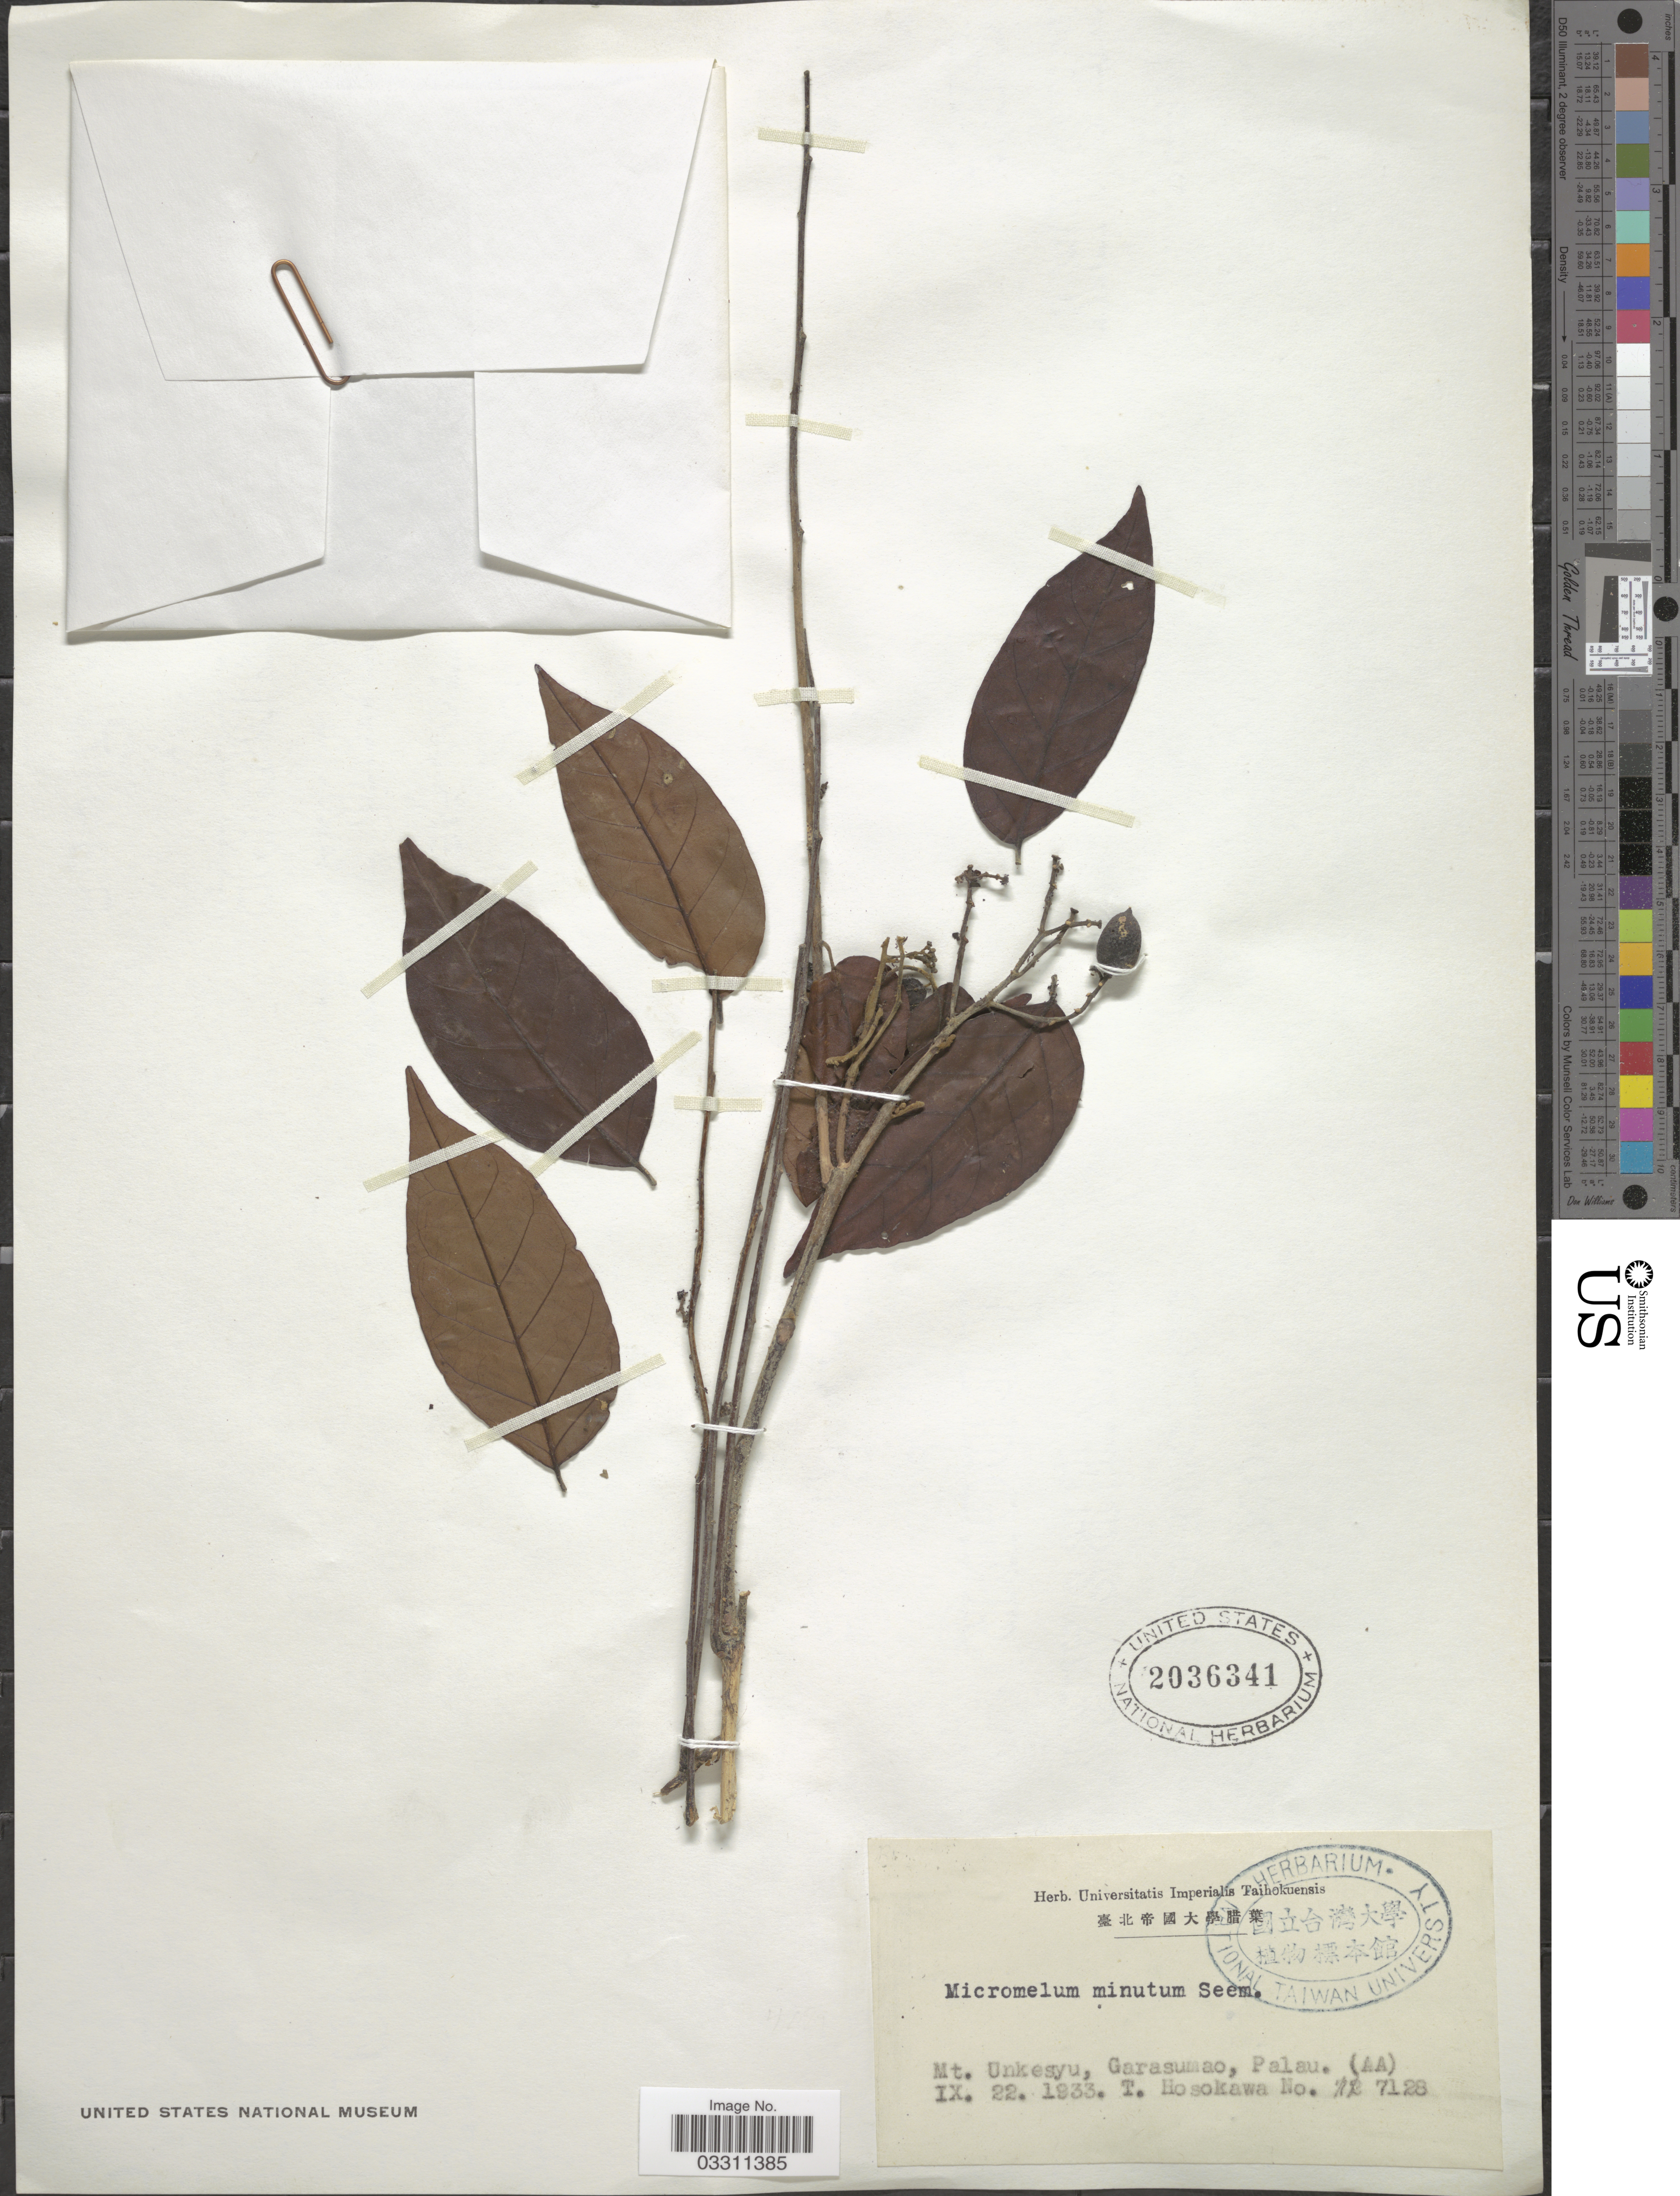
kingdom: Plantae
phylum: Tracheophyta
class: Magnoliopsida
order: Sapindales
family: Rutaceae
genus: Micromelum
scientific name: Micromelum minutum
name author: (G. Forst.) Wight & Arn.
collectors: T. Hosokawa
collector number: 7128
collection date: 1933-09-22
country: Palau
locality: Mt. Unkesyu, Garasumao, Palau.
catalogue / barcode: US 2036341